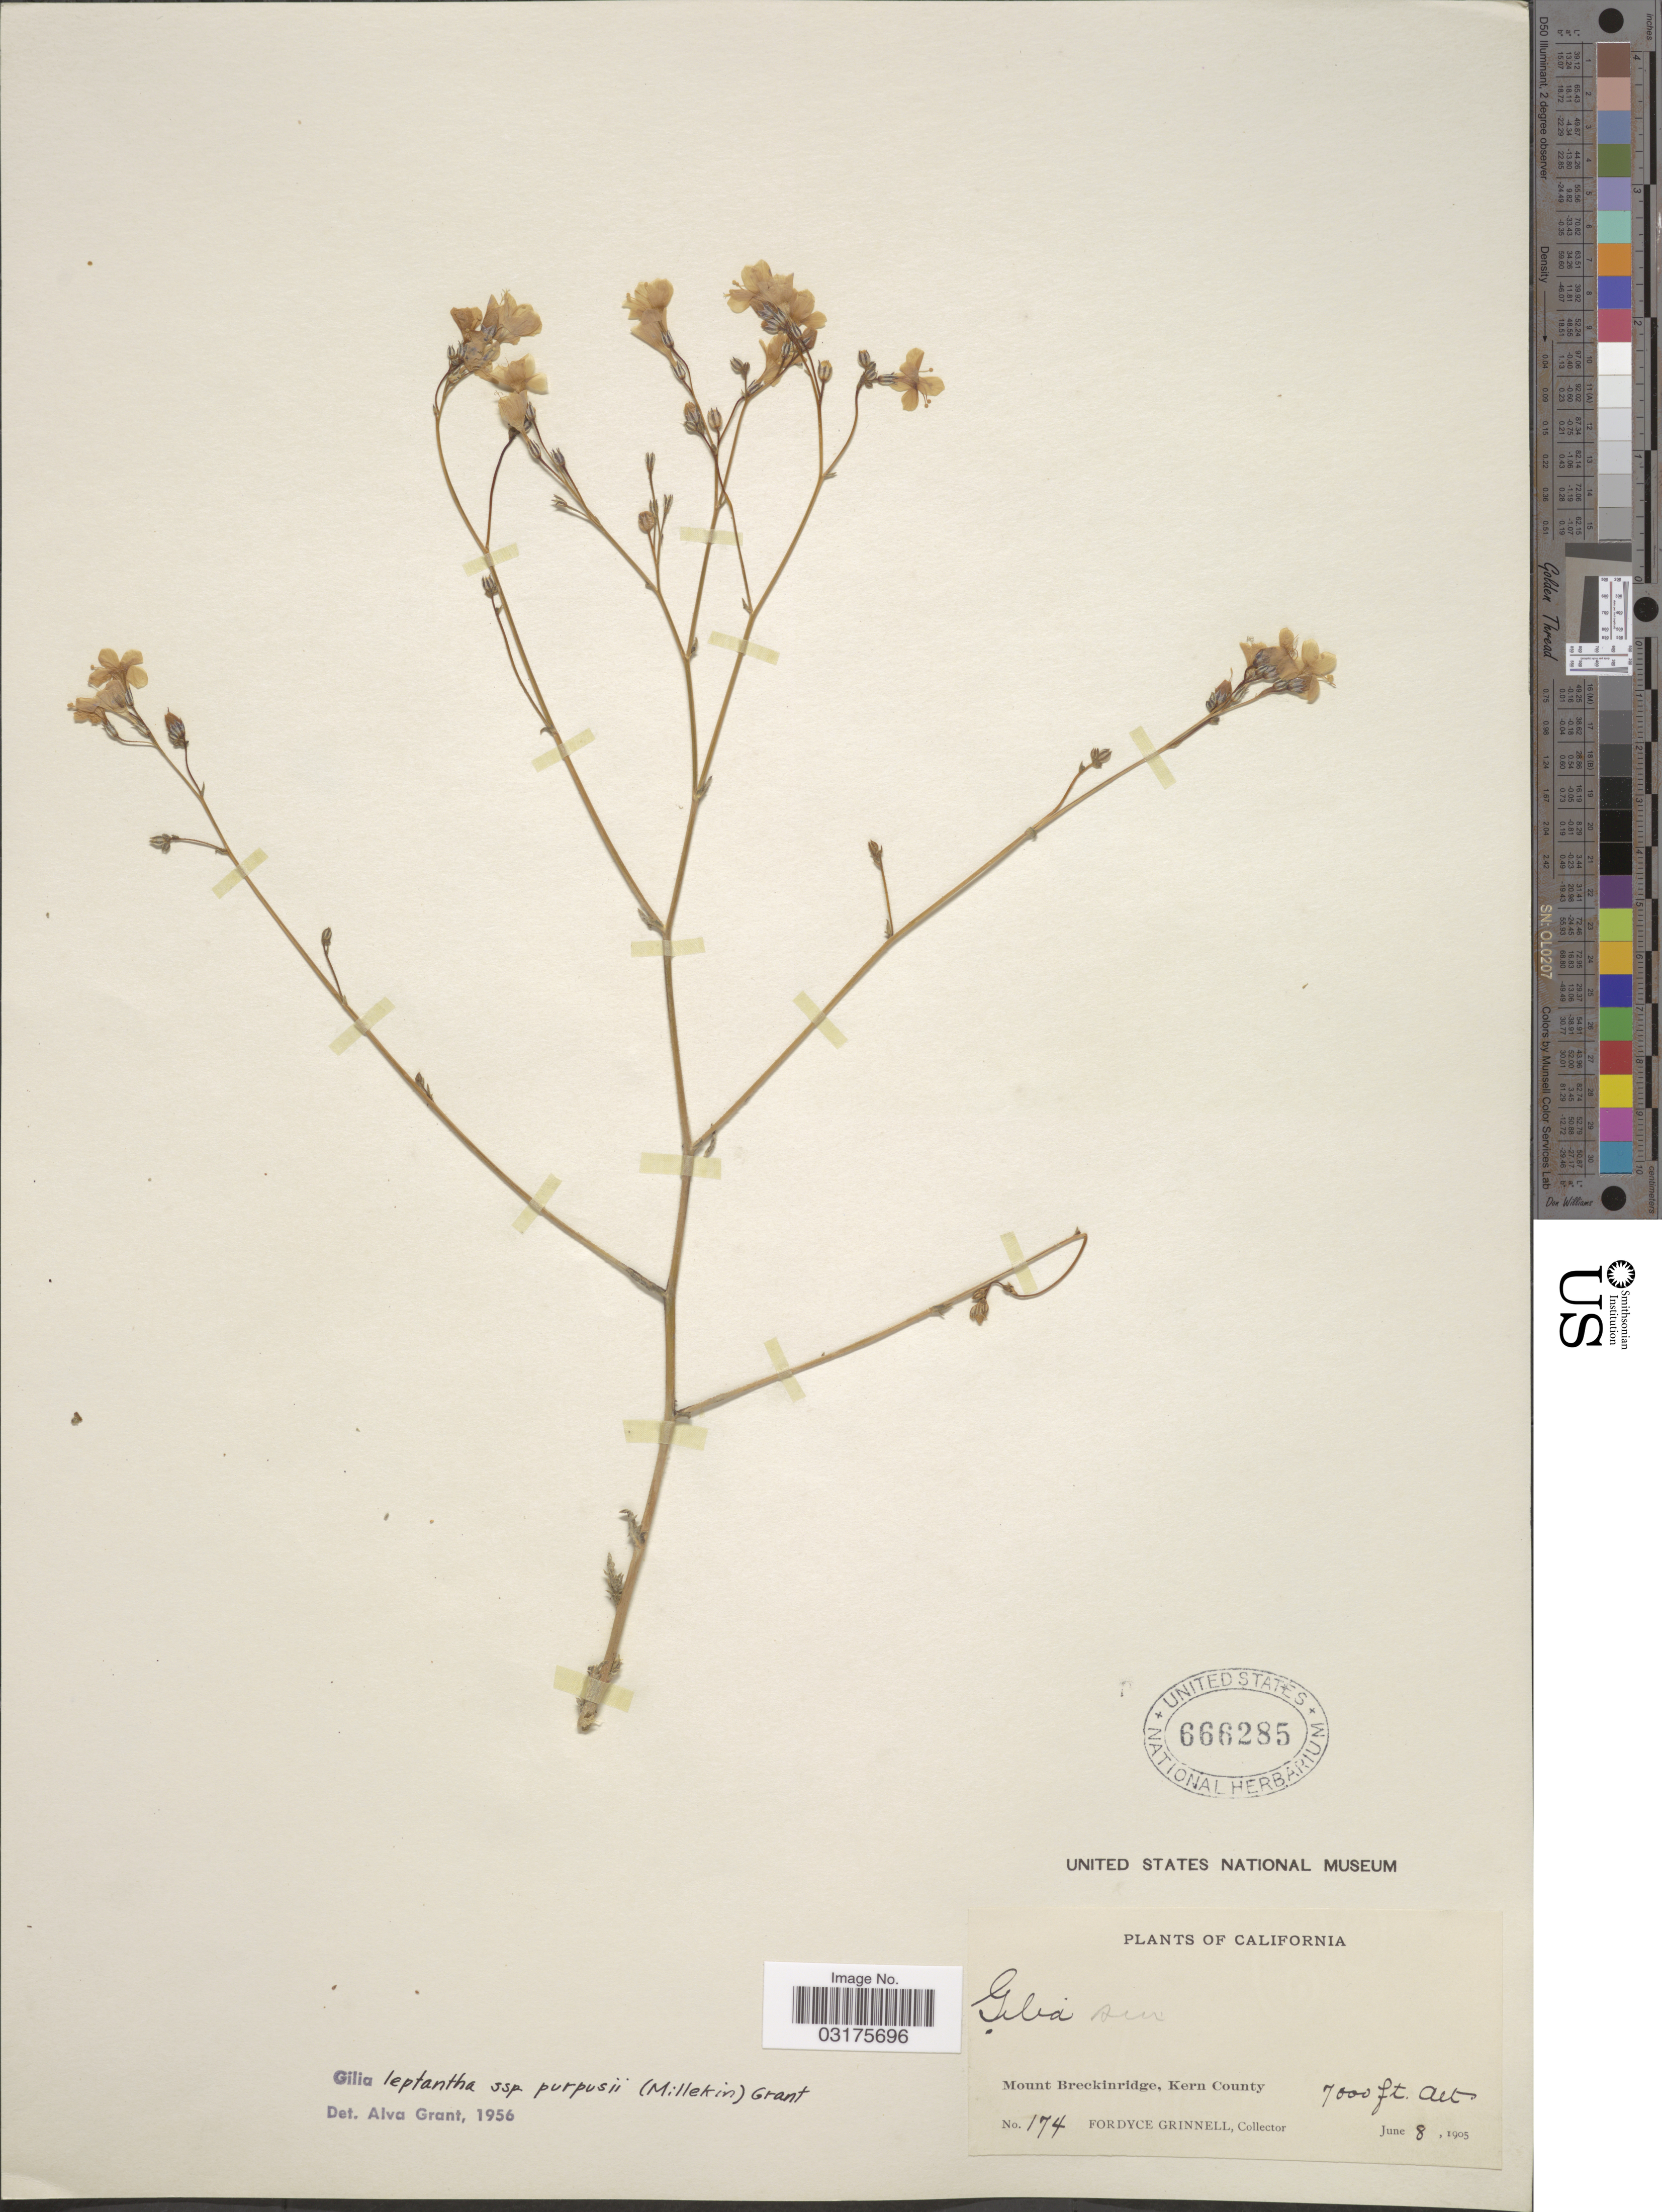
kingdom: Plantae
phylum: Tracheophyta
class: Magnoliopsida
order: Ericales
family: Polemoniaceae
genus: Gilia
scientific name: Gilia leptantha subsp. purpusii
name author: (Milliken) A.D. Grant & V.E. Grant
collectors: F. Grinnell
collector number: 174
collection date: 1905-06-08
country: United States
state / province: California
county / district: Kern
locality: Mount Breckinridge, Kern County.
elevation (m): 2134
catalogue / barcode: US 666285